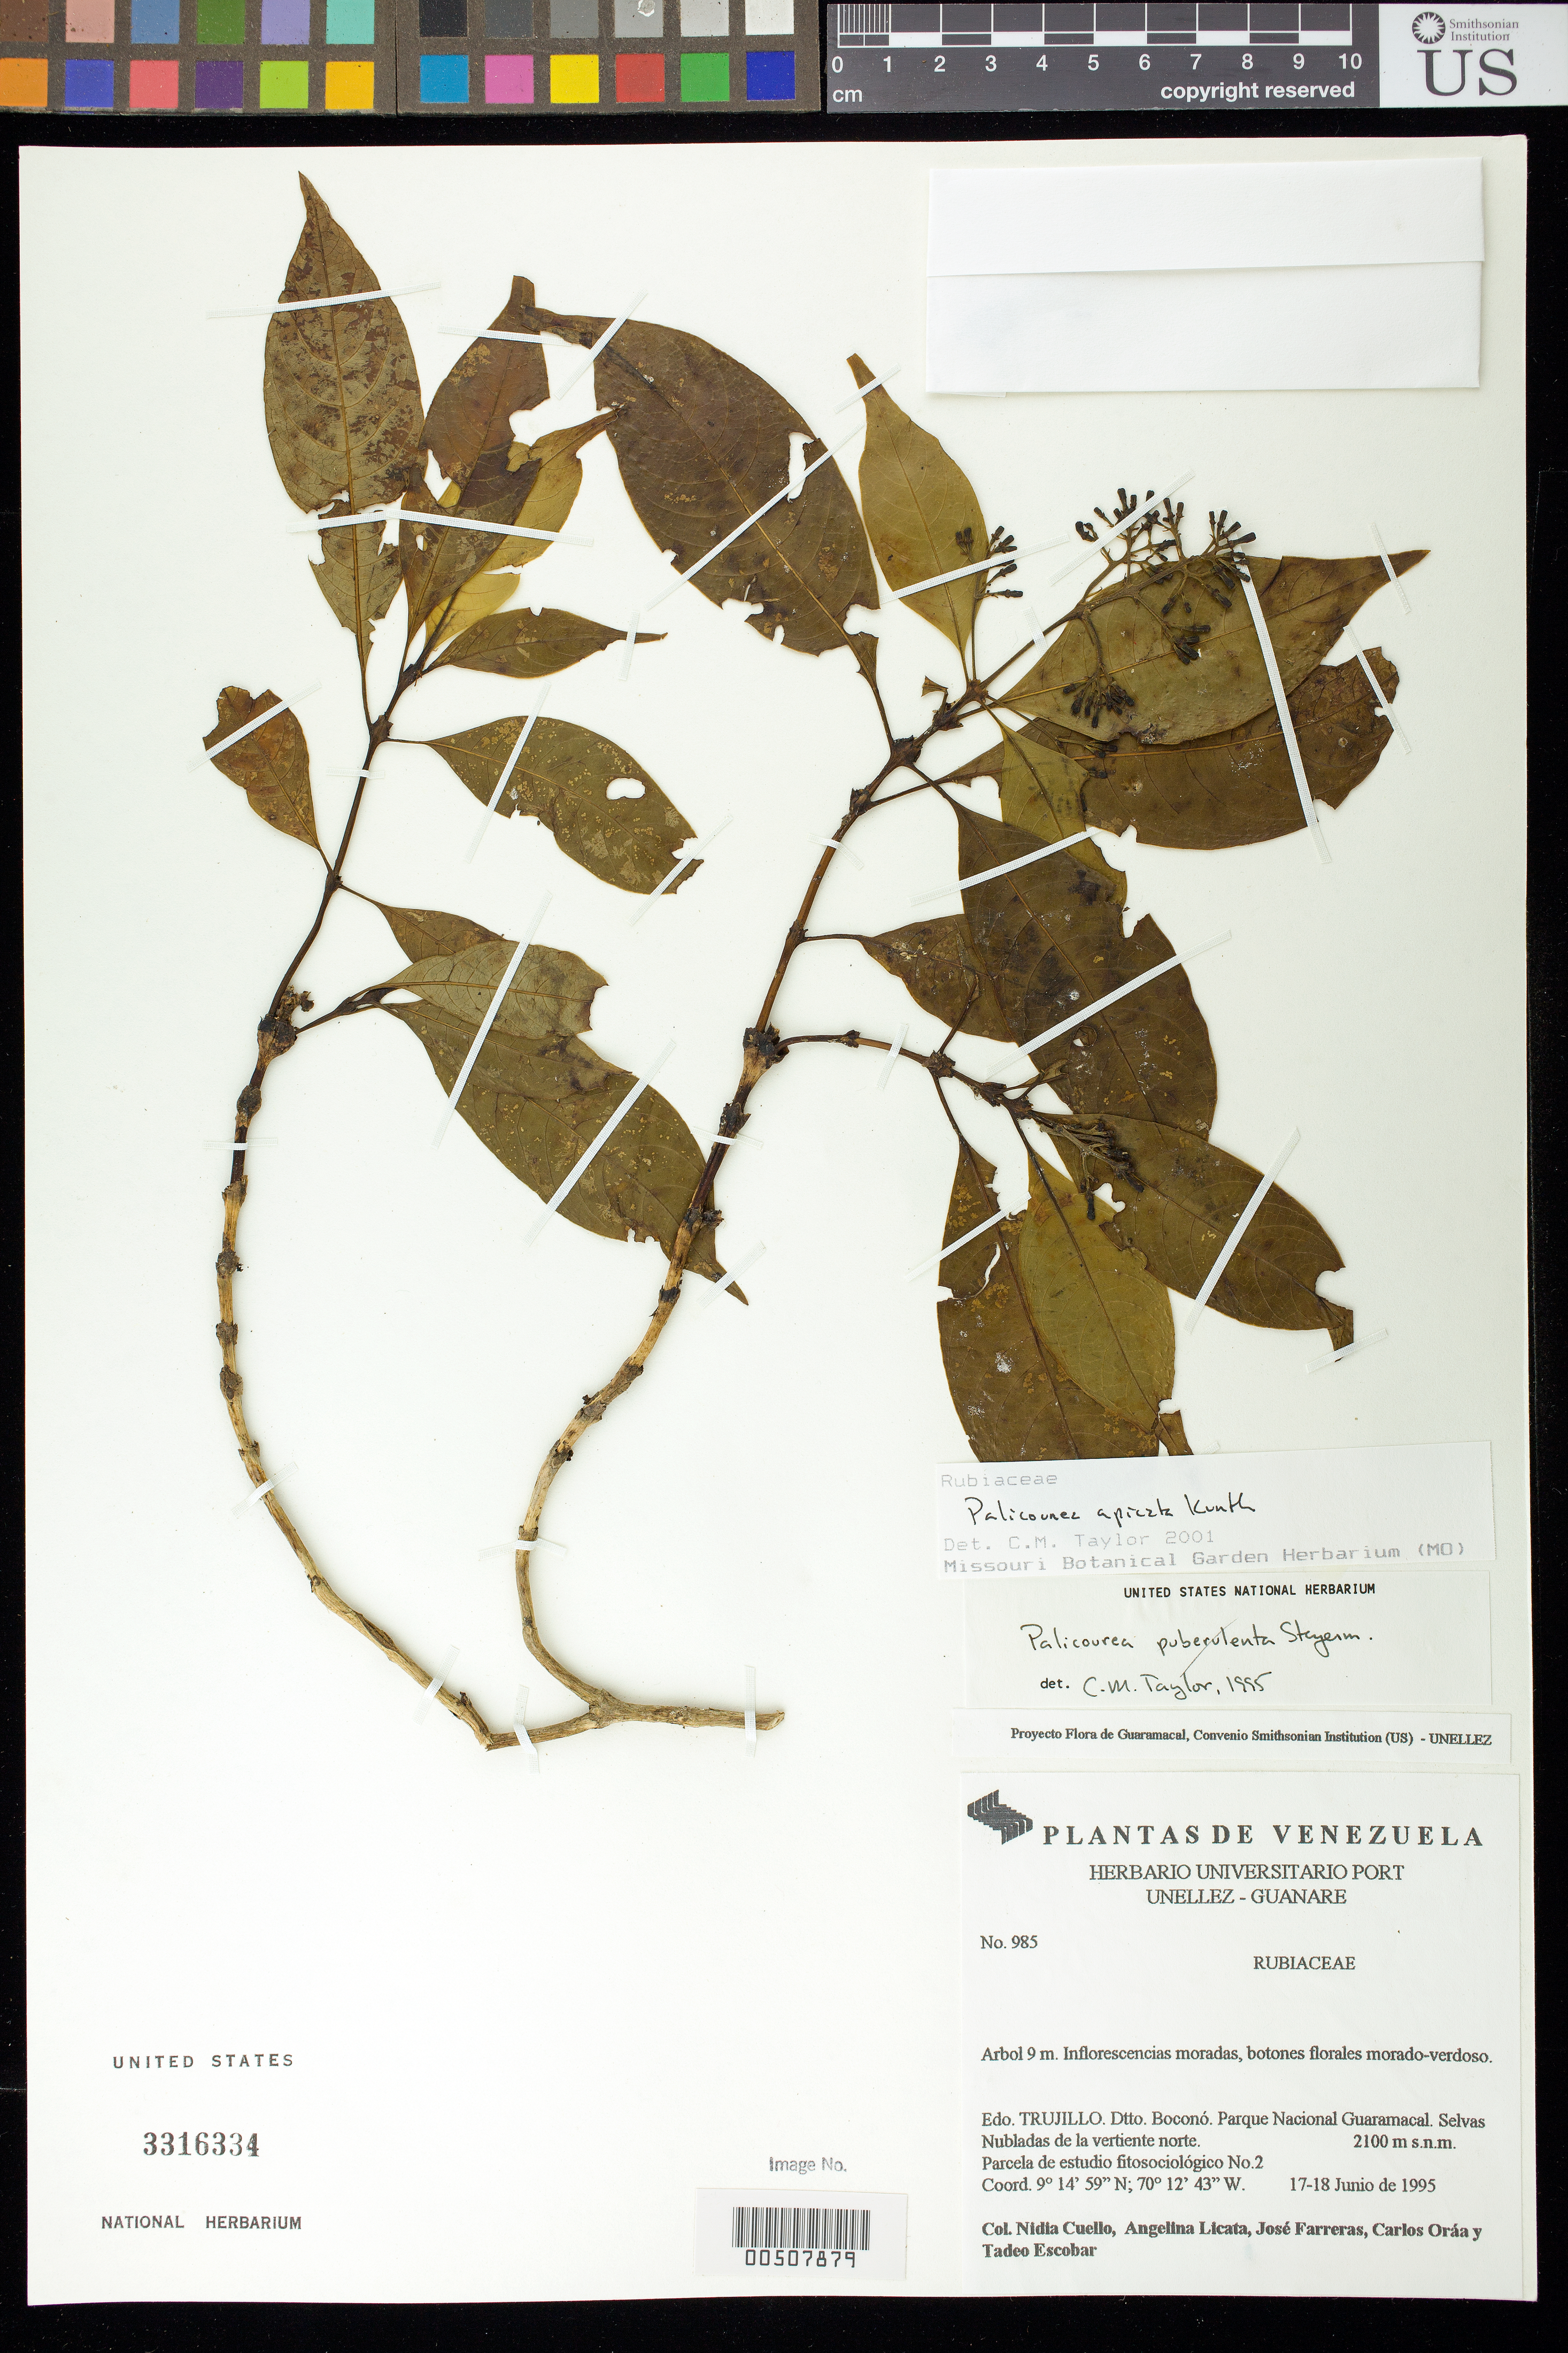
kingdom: Plantae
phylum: Tracheophyta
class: Magnoliopsida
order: Gentianales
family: Rubiaceae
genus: Palicourea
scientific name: Palicourea apicata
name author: Kunth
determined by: Taylor, Charlotte M.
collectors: N. L. Cuello, A. Licata, J. Farreras, C. Oráa & T. Escobar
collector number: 985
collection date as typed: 17 Jun 1995 to 18 Jun 1995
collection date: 1995-06-17/1995-06-18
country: Venezuela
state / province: Trujillo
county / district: Boconó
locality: Parque Nacional Guaramacal, vertiente N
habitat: Selvas Nubladas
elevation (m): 2100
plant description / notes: K, MO, NY, PORT, US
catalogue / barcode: US 3316334